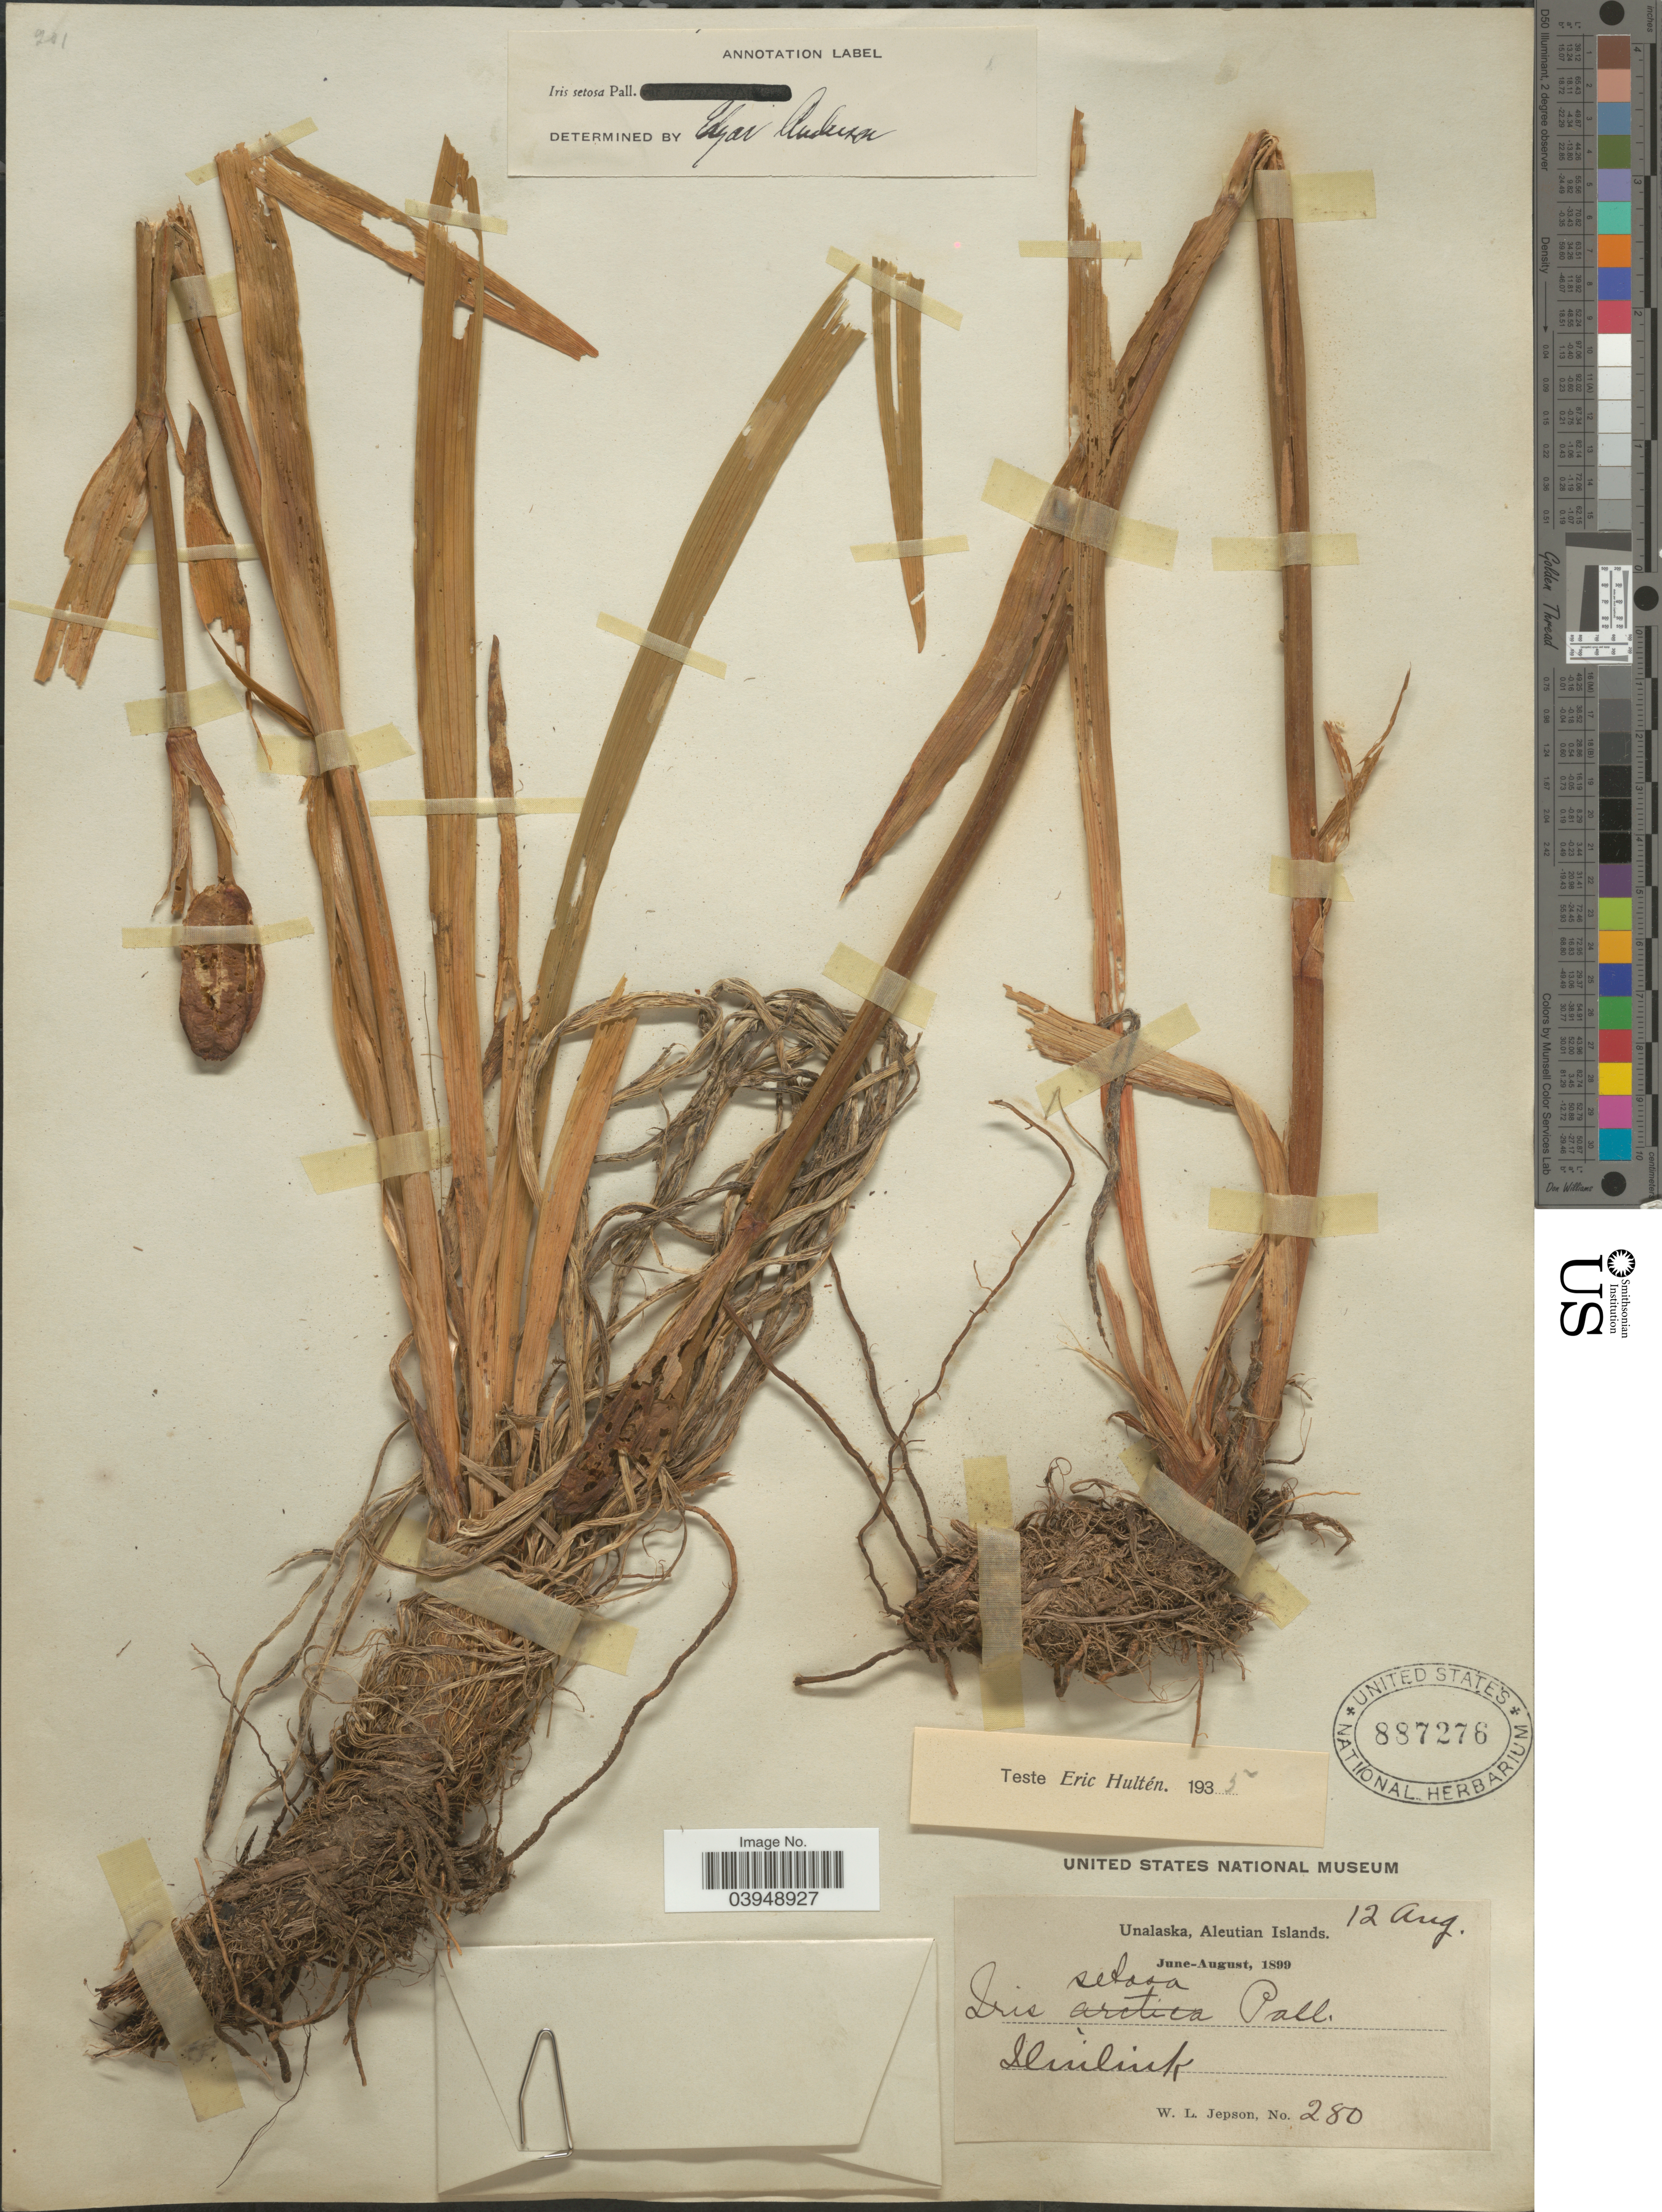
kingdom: Plantae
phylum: Tracheophyta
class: Liliopsida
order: Asparagales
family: Iridaceae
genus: Iris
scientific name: Iris setosa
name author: Pall. ex Link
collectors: W. L. Jepson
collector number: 280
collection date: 1899-08-12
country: United States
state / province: Alaska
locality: Unalaska, Aleutian Islands. Iliuliuk.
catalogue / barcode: US 887276